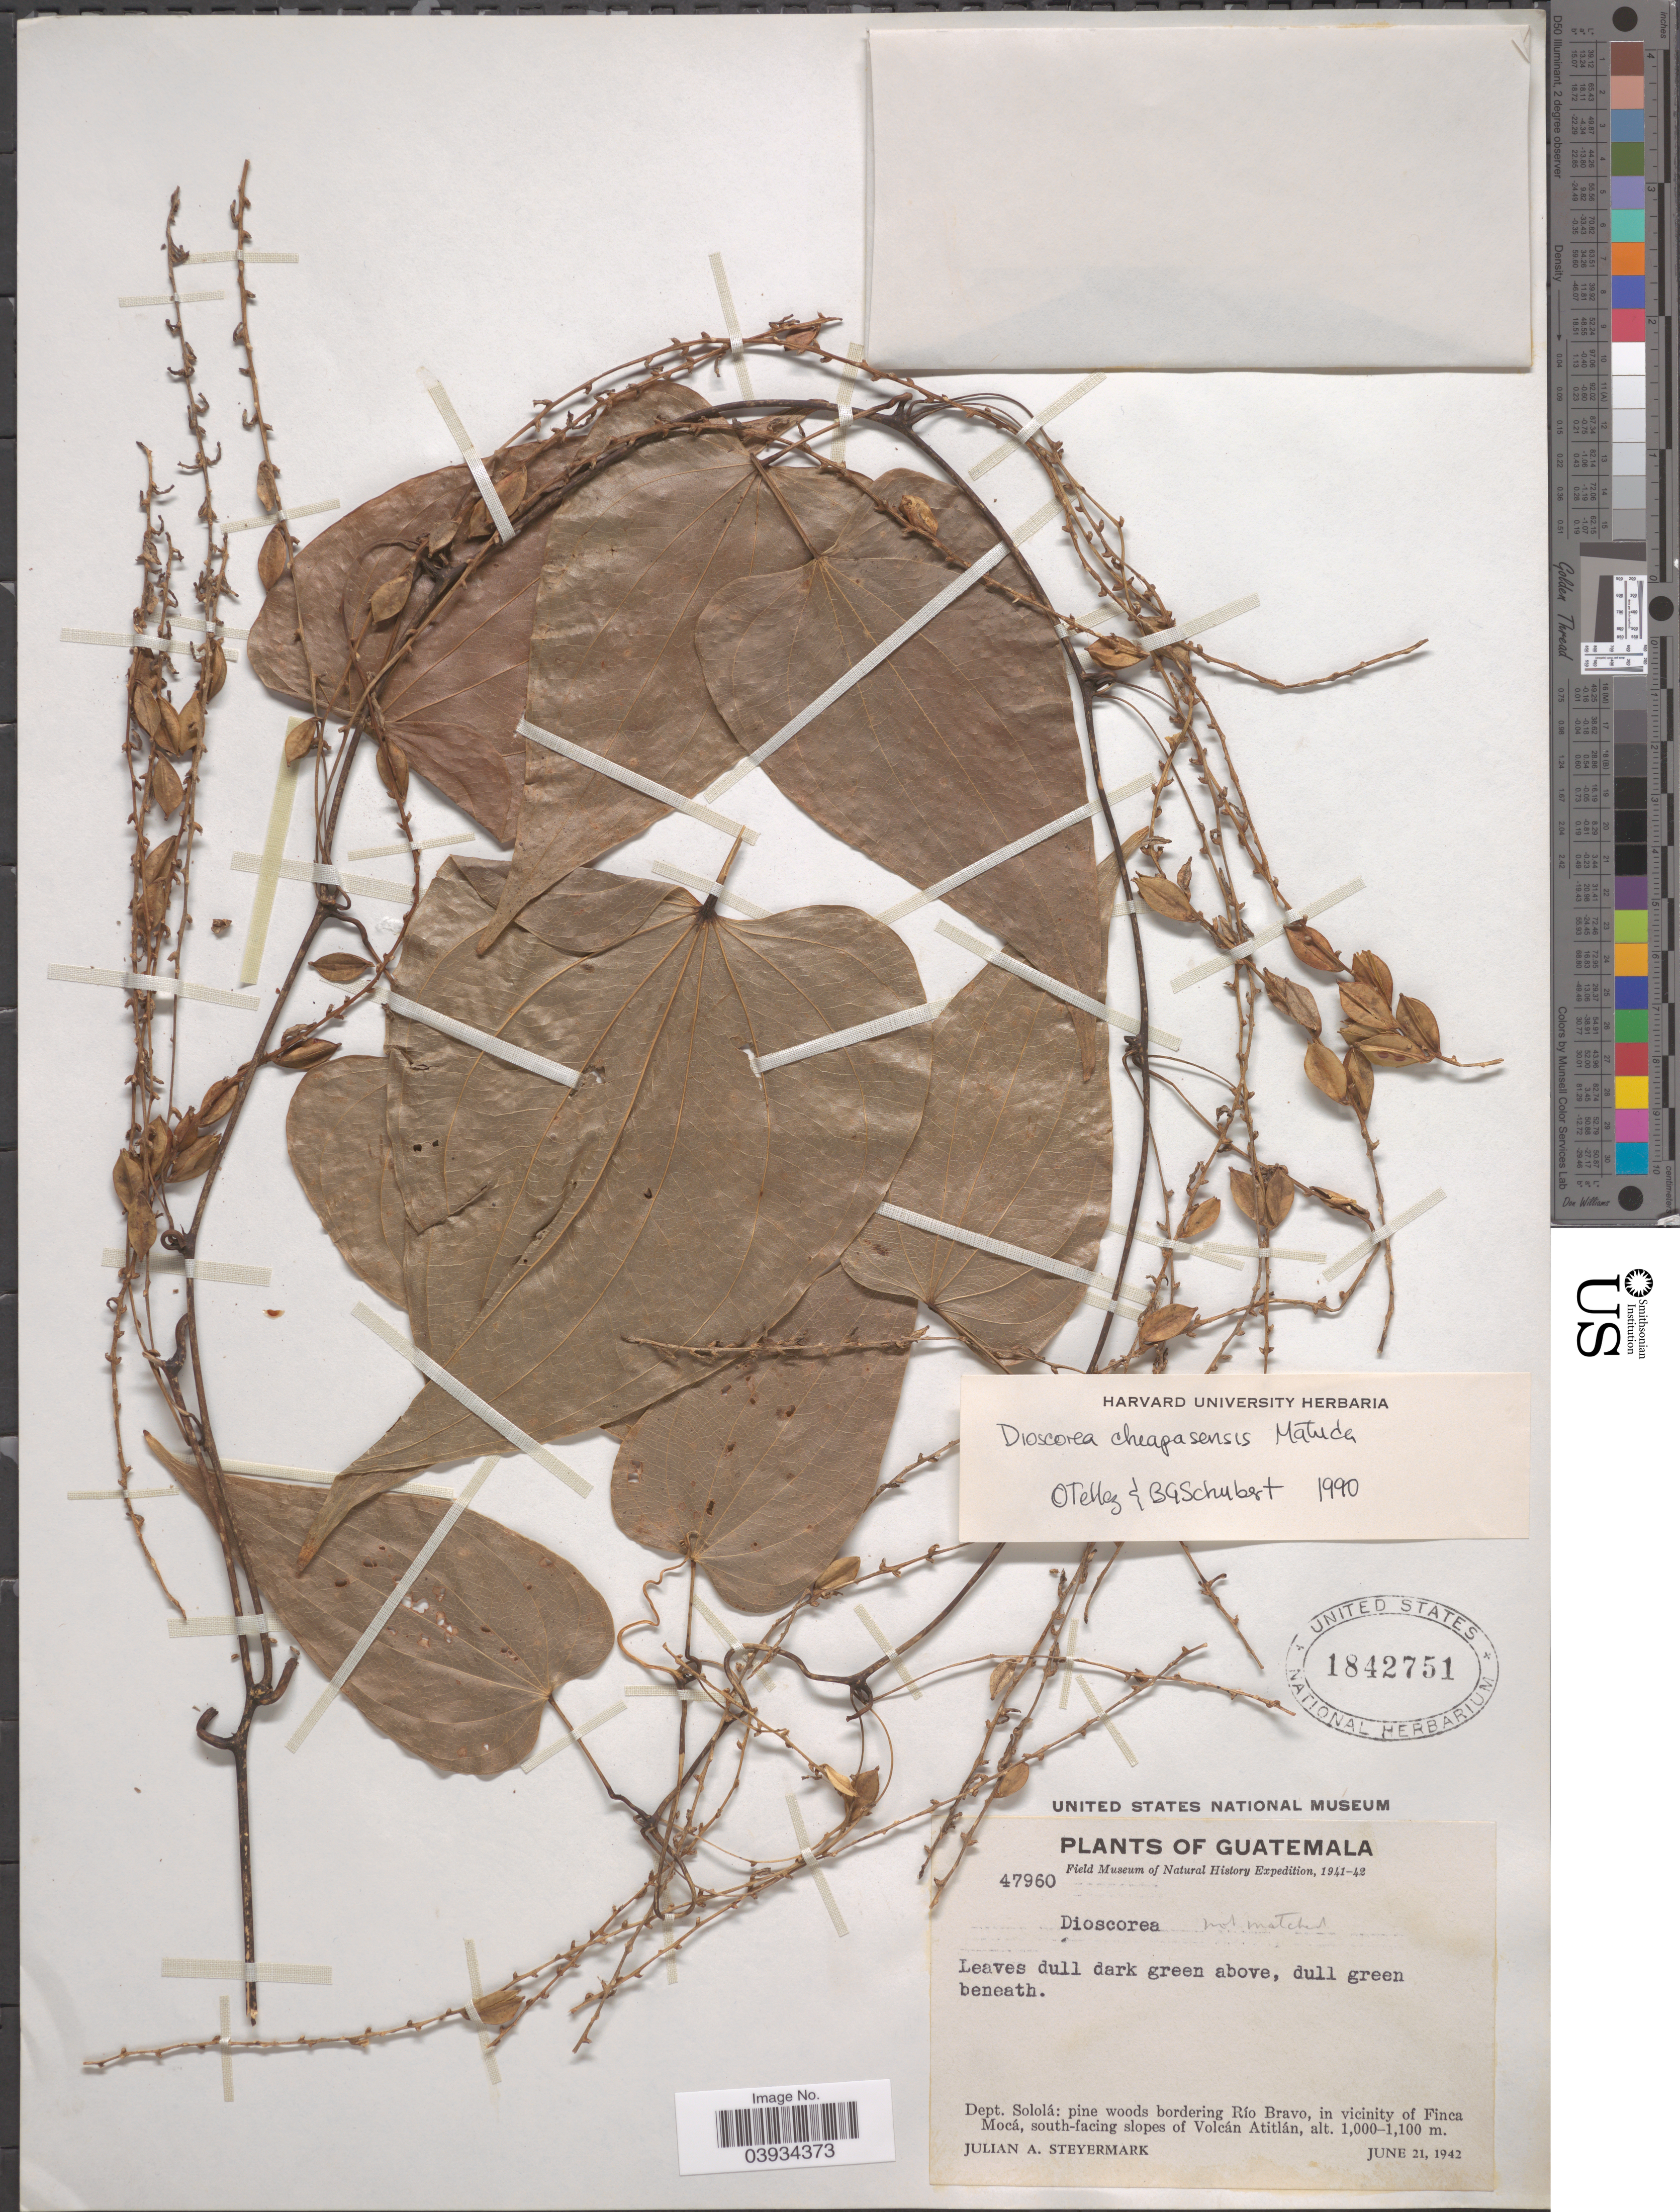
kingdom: Plantae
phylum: Tracheophyta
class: Liliopsida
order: Dioscoreales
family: Dioscoreaceae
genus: Dioscorea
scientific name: Dioscorea chiapasensis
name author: Matuda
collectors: J. Steyermark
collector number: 47960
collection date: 1942-06-21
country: Guatemala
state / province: Solola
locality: Dept. Sololá: pine woods bordering Río Bravo, in vicinity of Finca Mocá, south-facing slopes of Volcán Atitlán.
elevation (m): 1000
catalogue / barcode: US 1842751